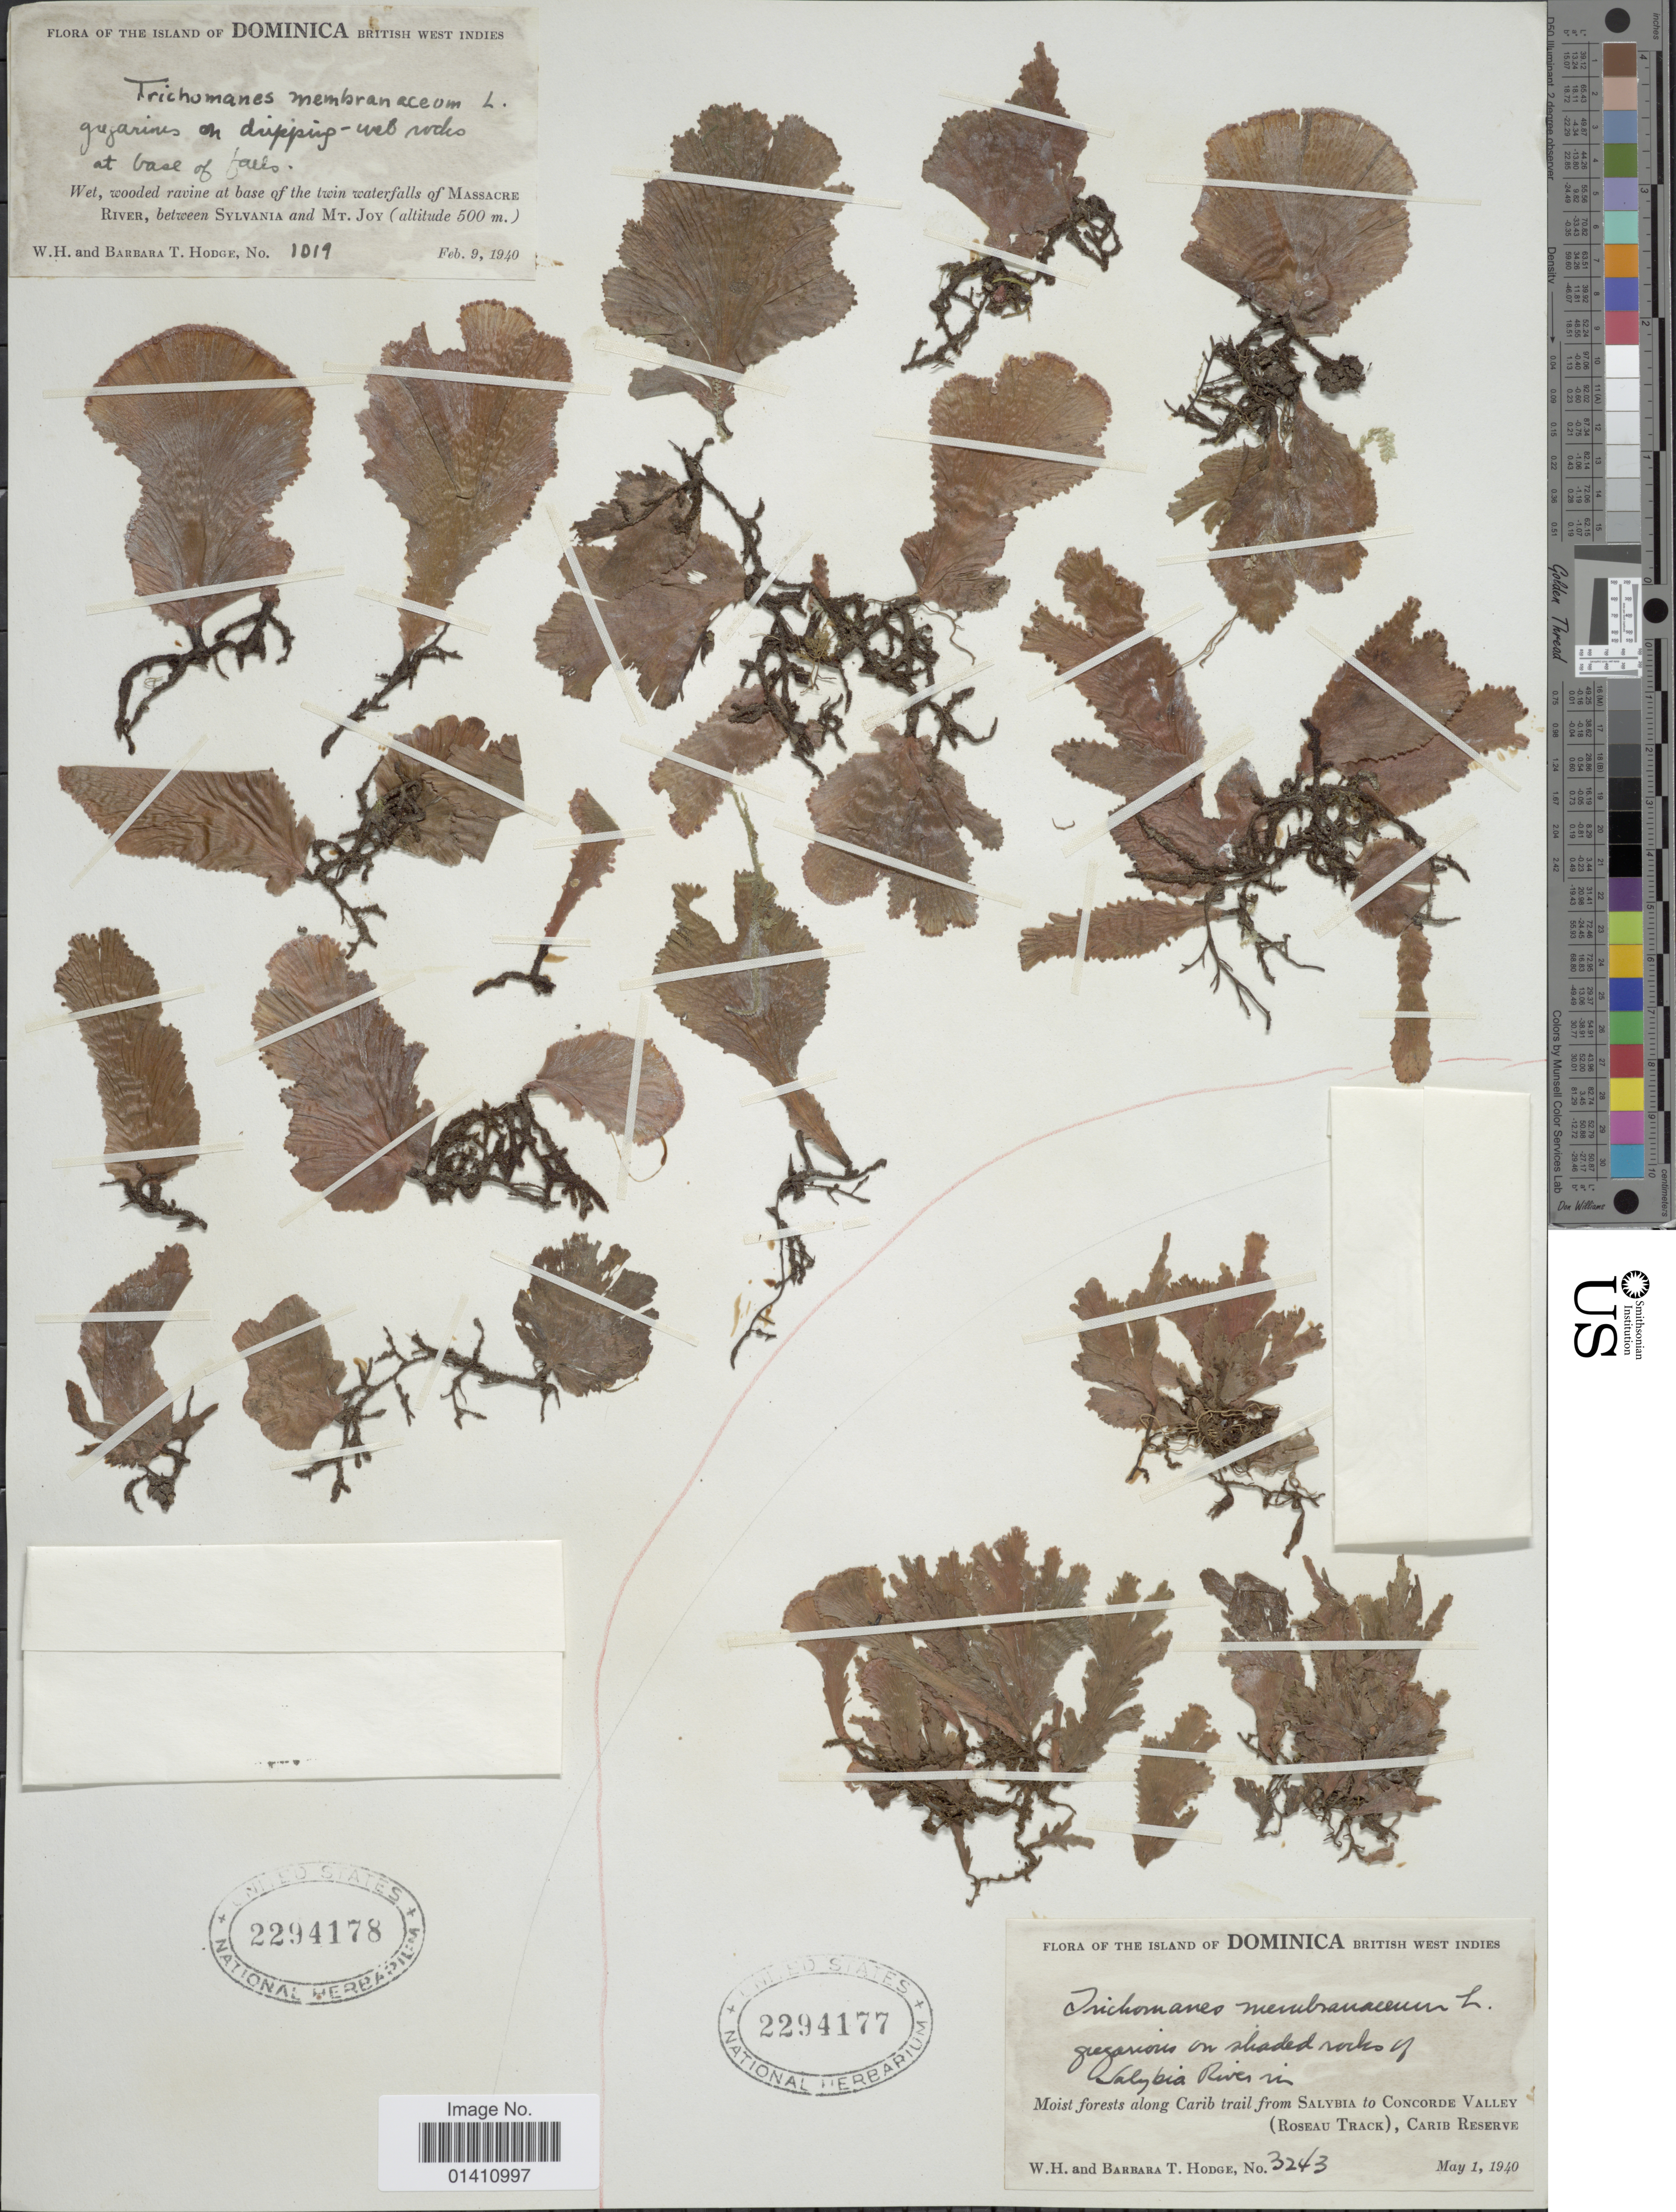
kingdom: Plantae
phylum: Tracheophyta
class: Polypodiopsida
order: Hymenophyllales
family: Hymenophyllaceae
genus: Didymoglossum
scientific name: Didymoglossum membranaceum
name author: (L.) Vareschi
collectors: W. Hodge & B. Hodge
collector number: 3243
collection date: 1940-05-01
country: Dominica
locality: British West Indies. Moist forest along Carib trail from Salybia to Concorde Valley (Roseau Track), Carib Reserve.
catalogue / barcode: US 2294177